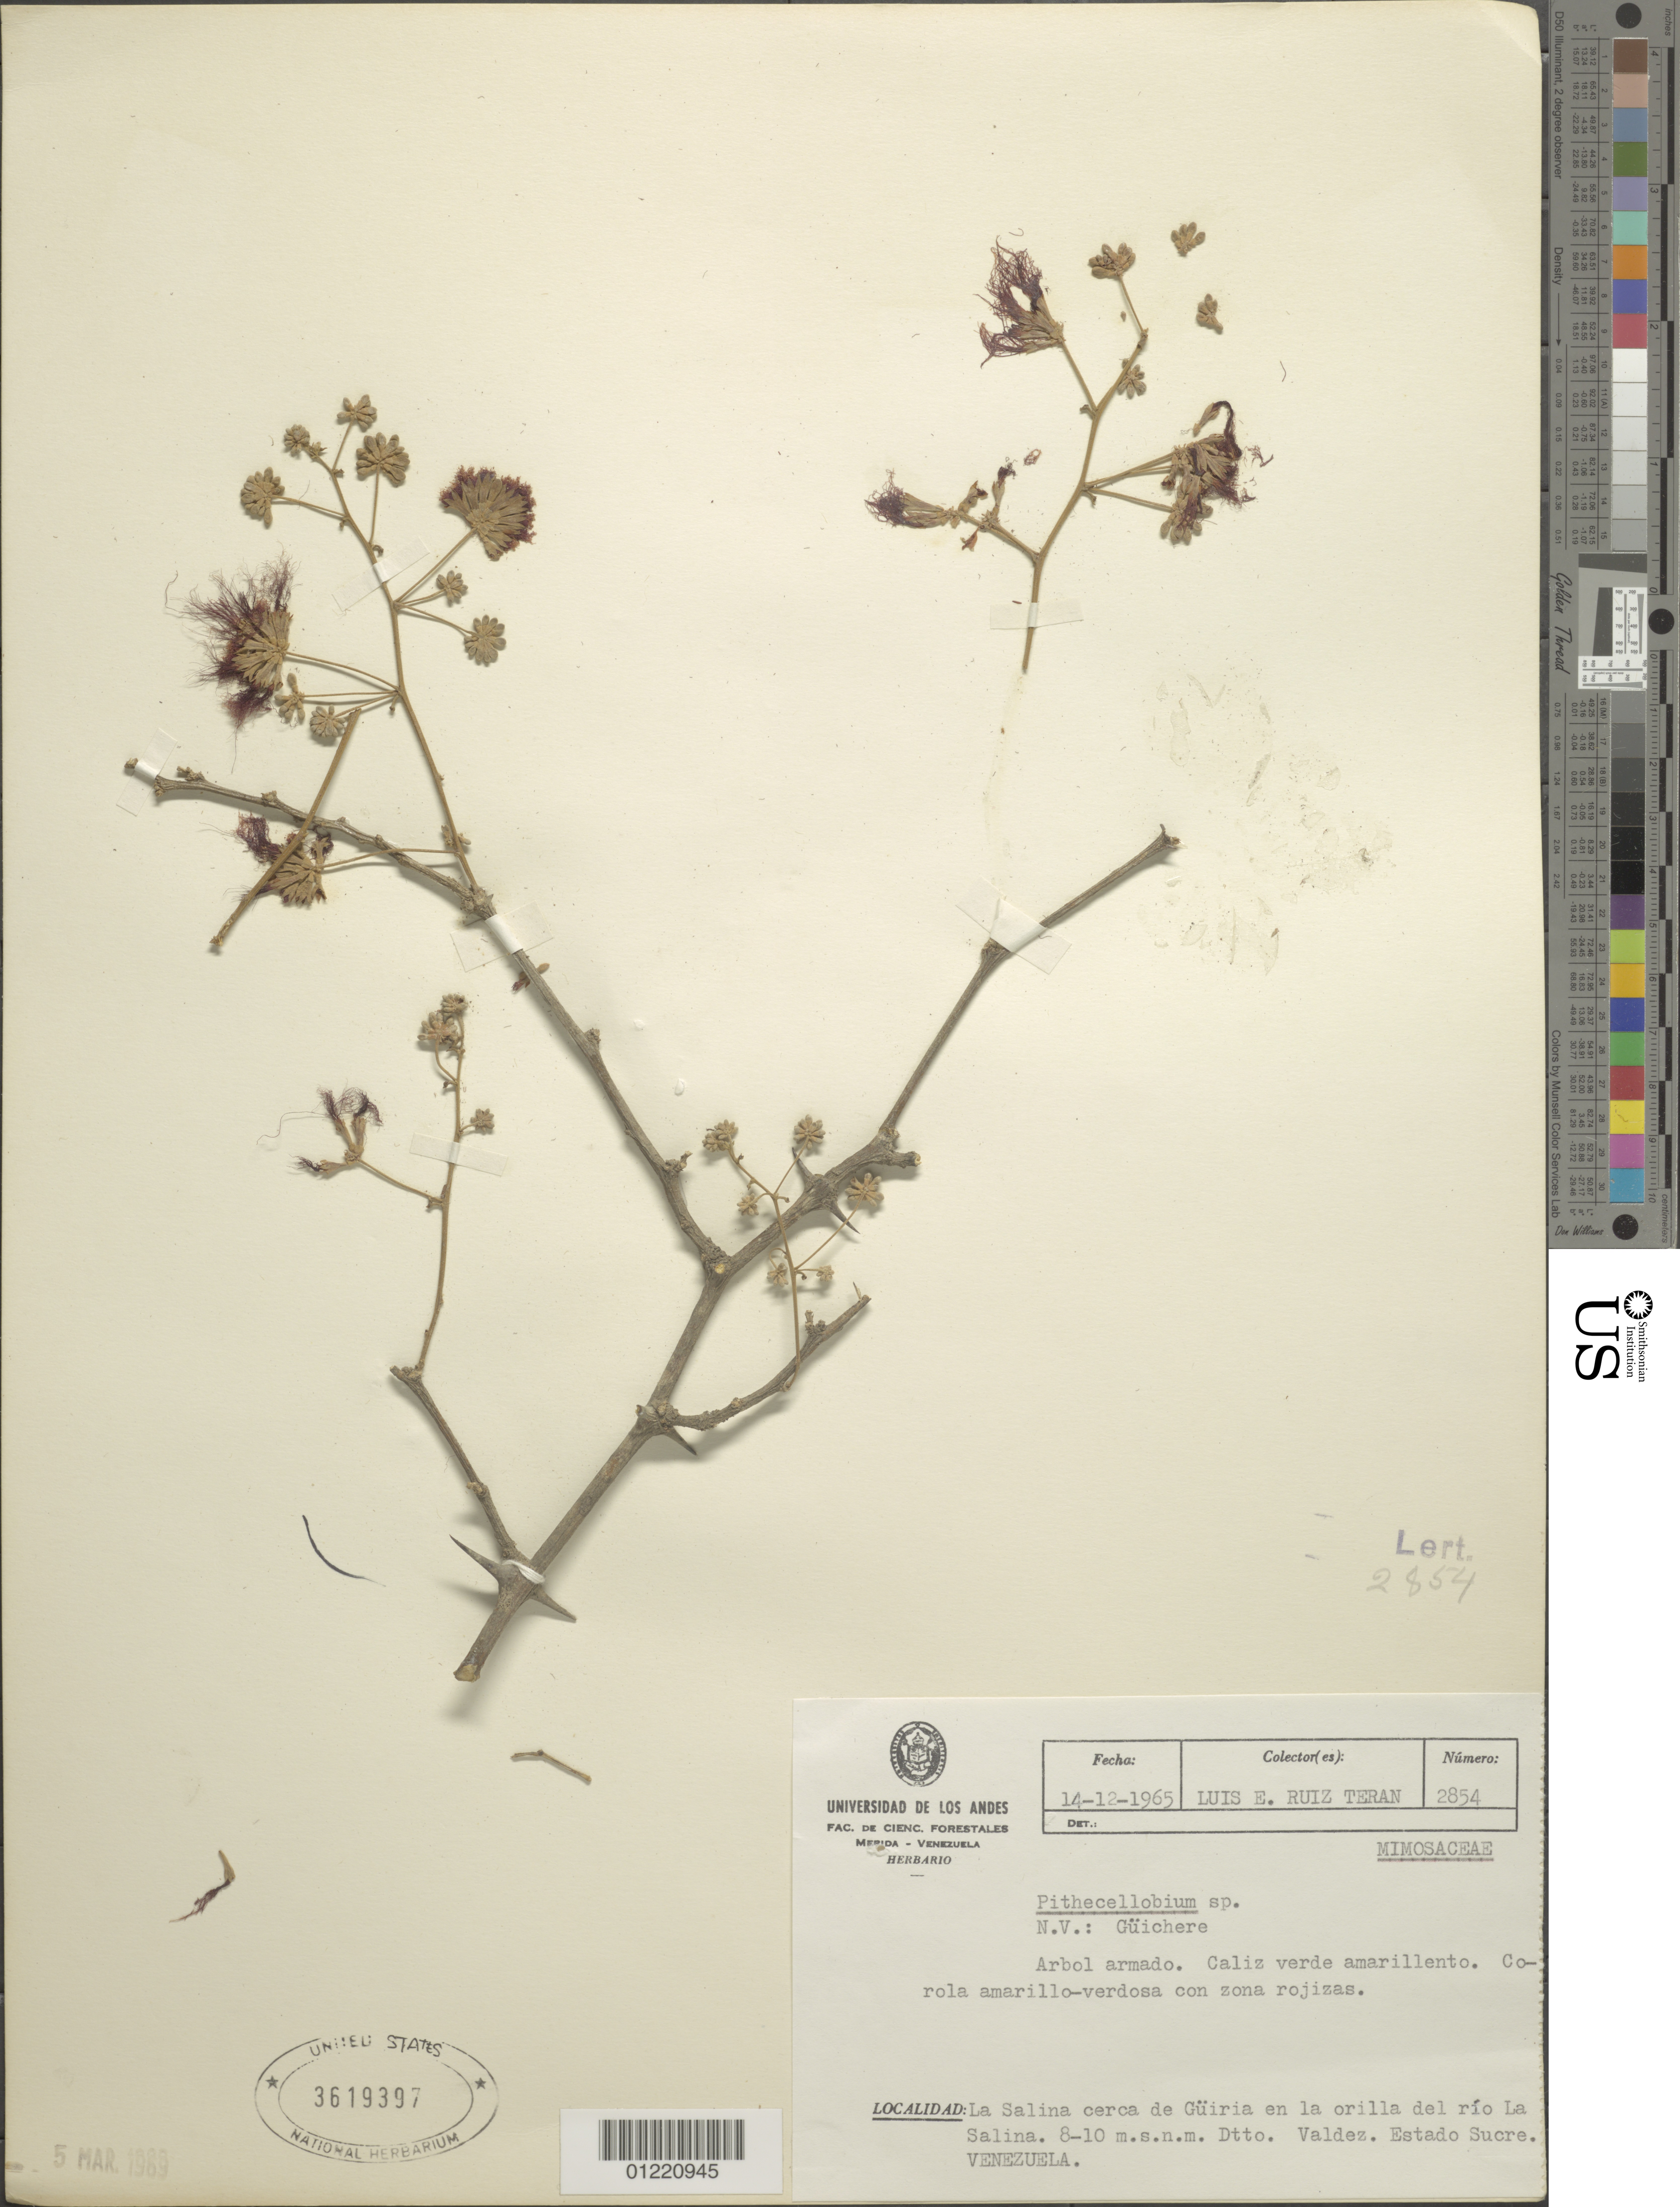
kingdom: Plantae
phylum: Tracheophyta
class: Magnoliopsida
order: Fabales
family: Fabaceae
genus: Pithecellobium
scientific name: Pithecellobium sp.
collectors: L. E. Ruíz-Terán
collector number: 2854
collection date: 1965-12-14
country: Venezuela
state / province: Sucre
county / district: Valdez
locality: La Salina cerca de Güiria en la orilla del río La Salina. 8-10 m.s.n.m.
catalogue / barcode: US 3619397